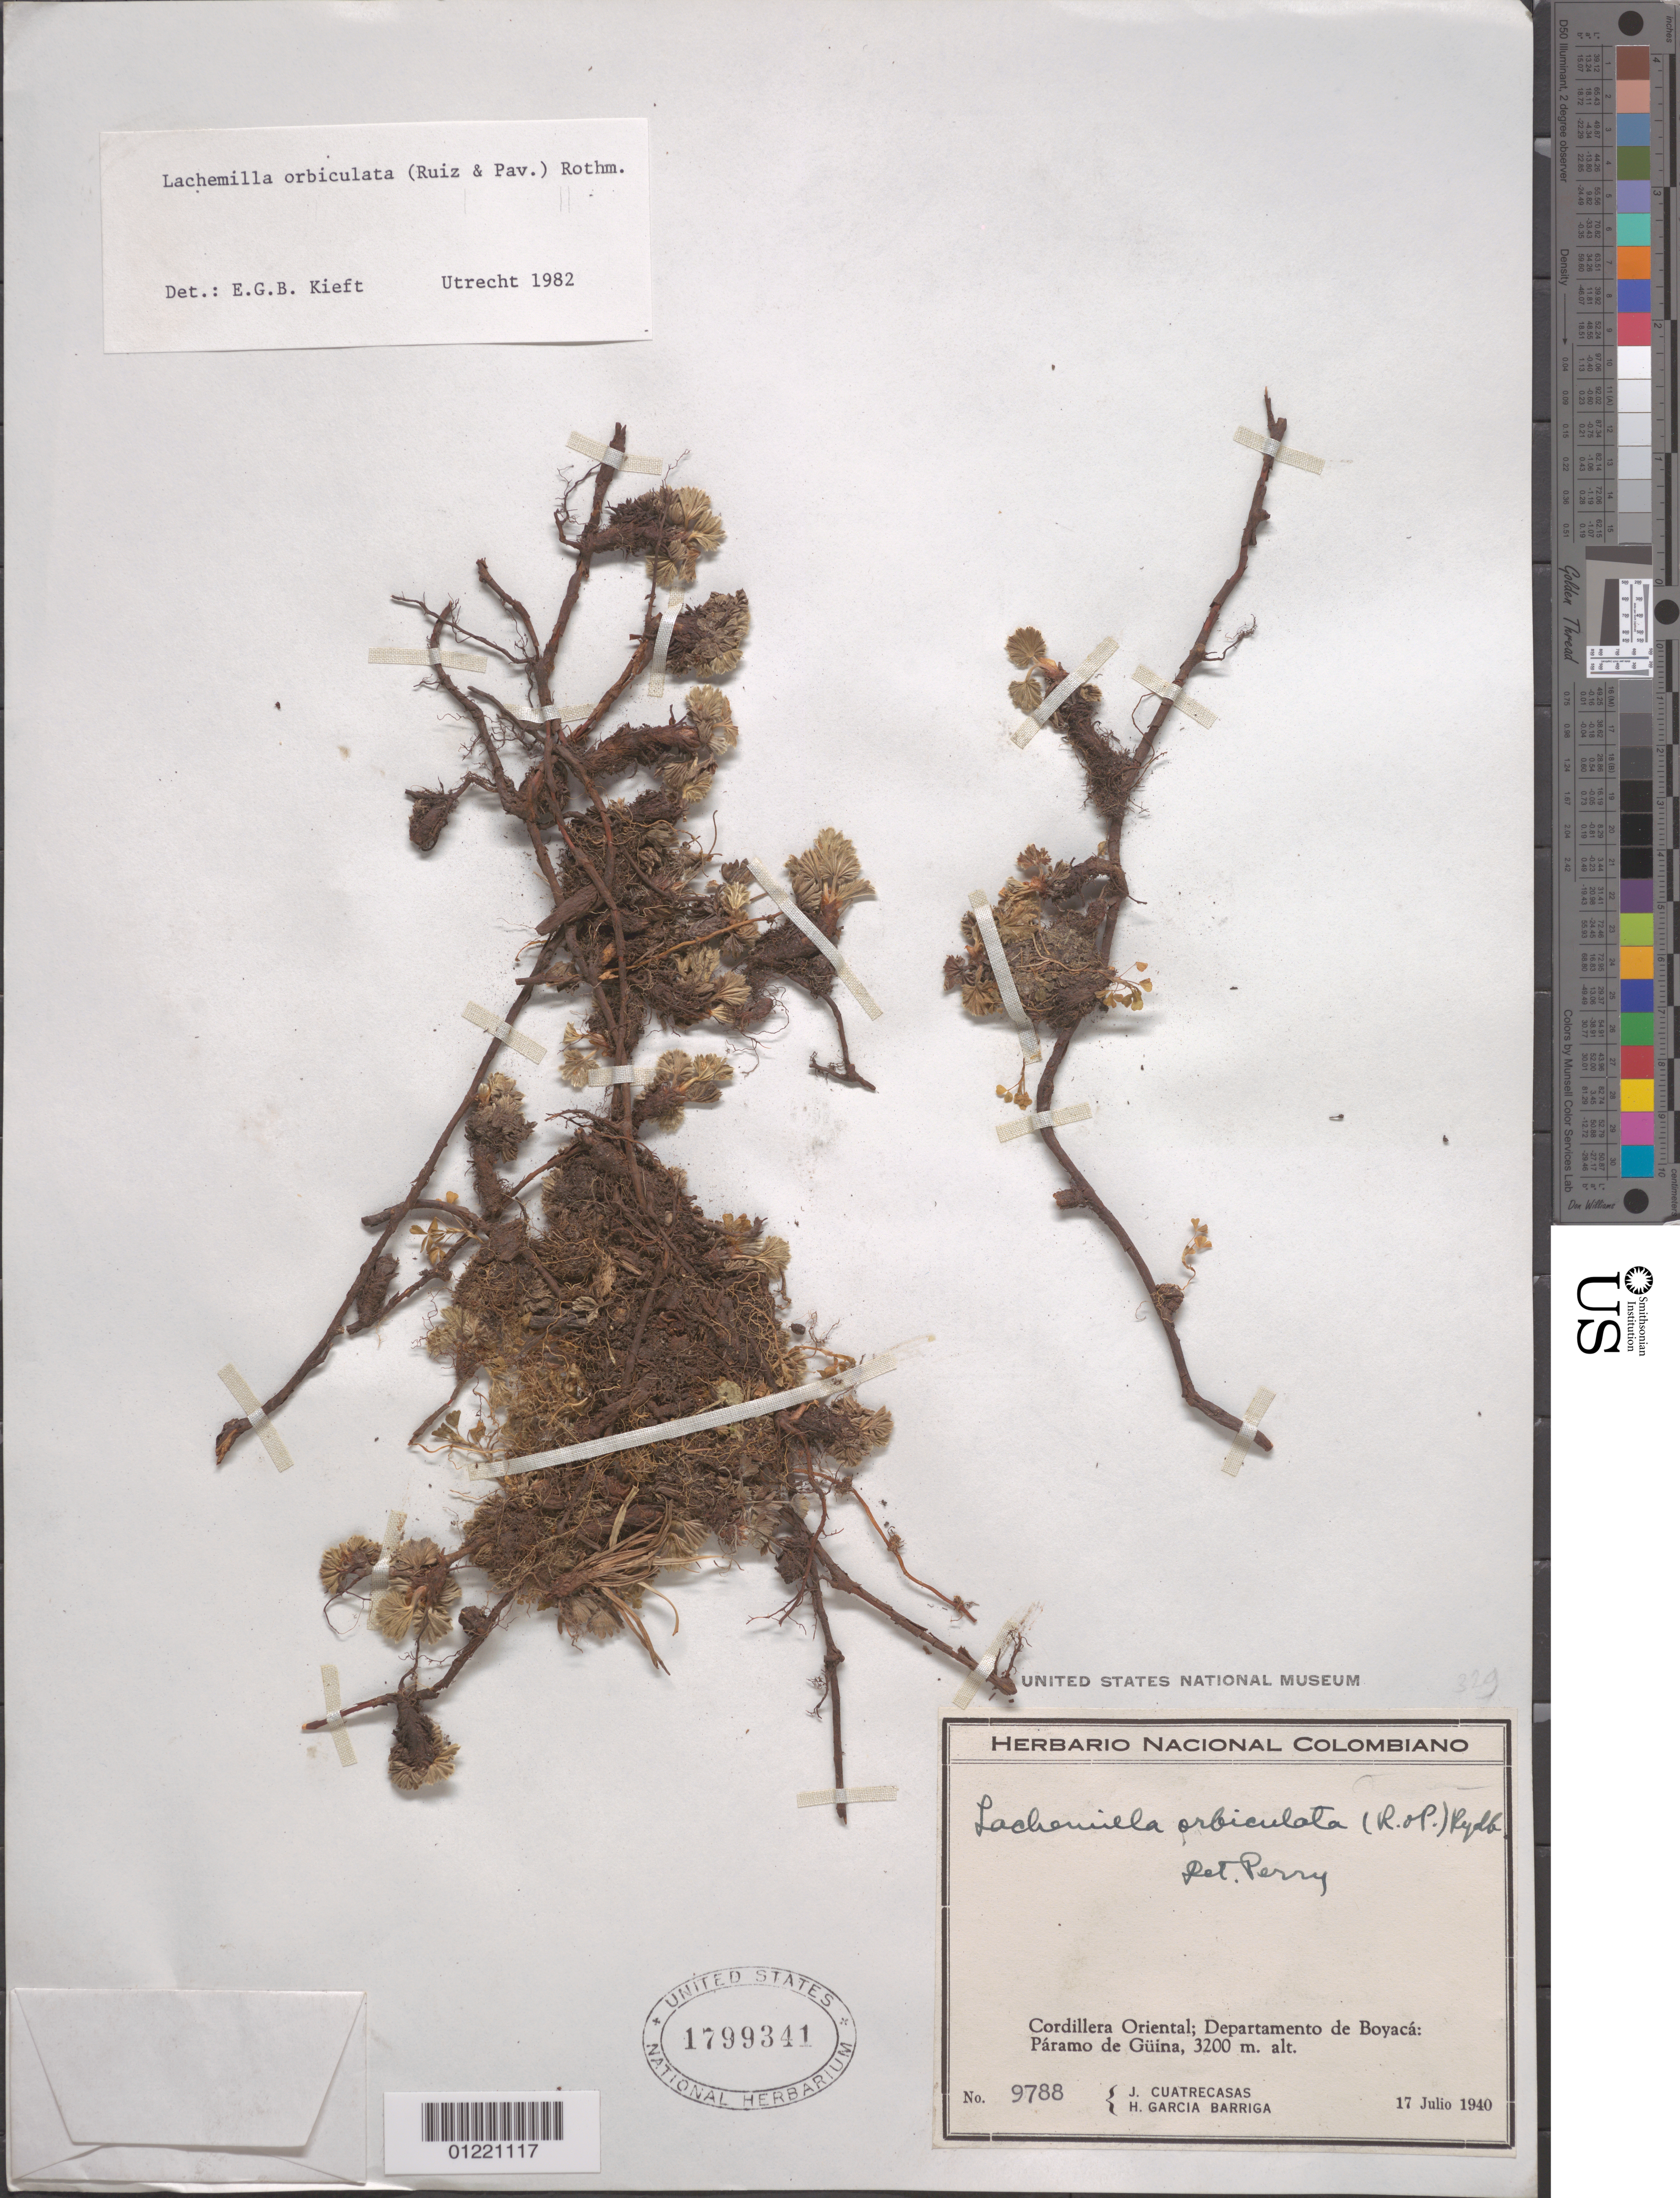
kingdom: Plantae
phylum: Tracheophyta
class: Magnoliopsida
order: Rosales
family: Rosaceae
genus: Lachemilla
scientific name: Lachemilla orbiculata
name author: (Ruiz & Pav.) Rydb.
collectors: J. Cuatrecasas & H. García Barriga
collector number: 9788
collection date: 1940-07-17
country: Colombia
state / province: Boyacá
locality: Paramo de Güina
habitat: paramo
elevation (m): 3200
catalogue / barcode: US 1799341